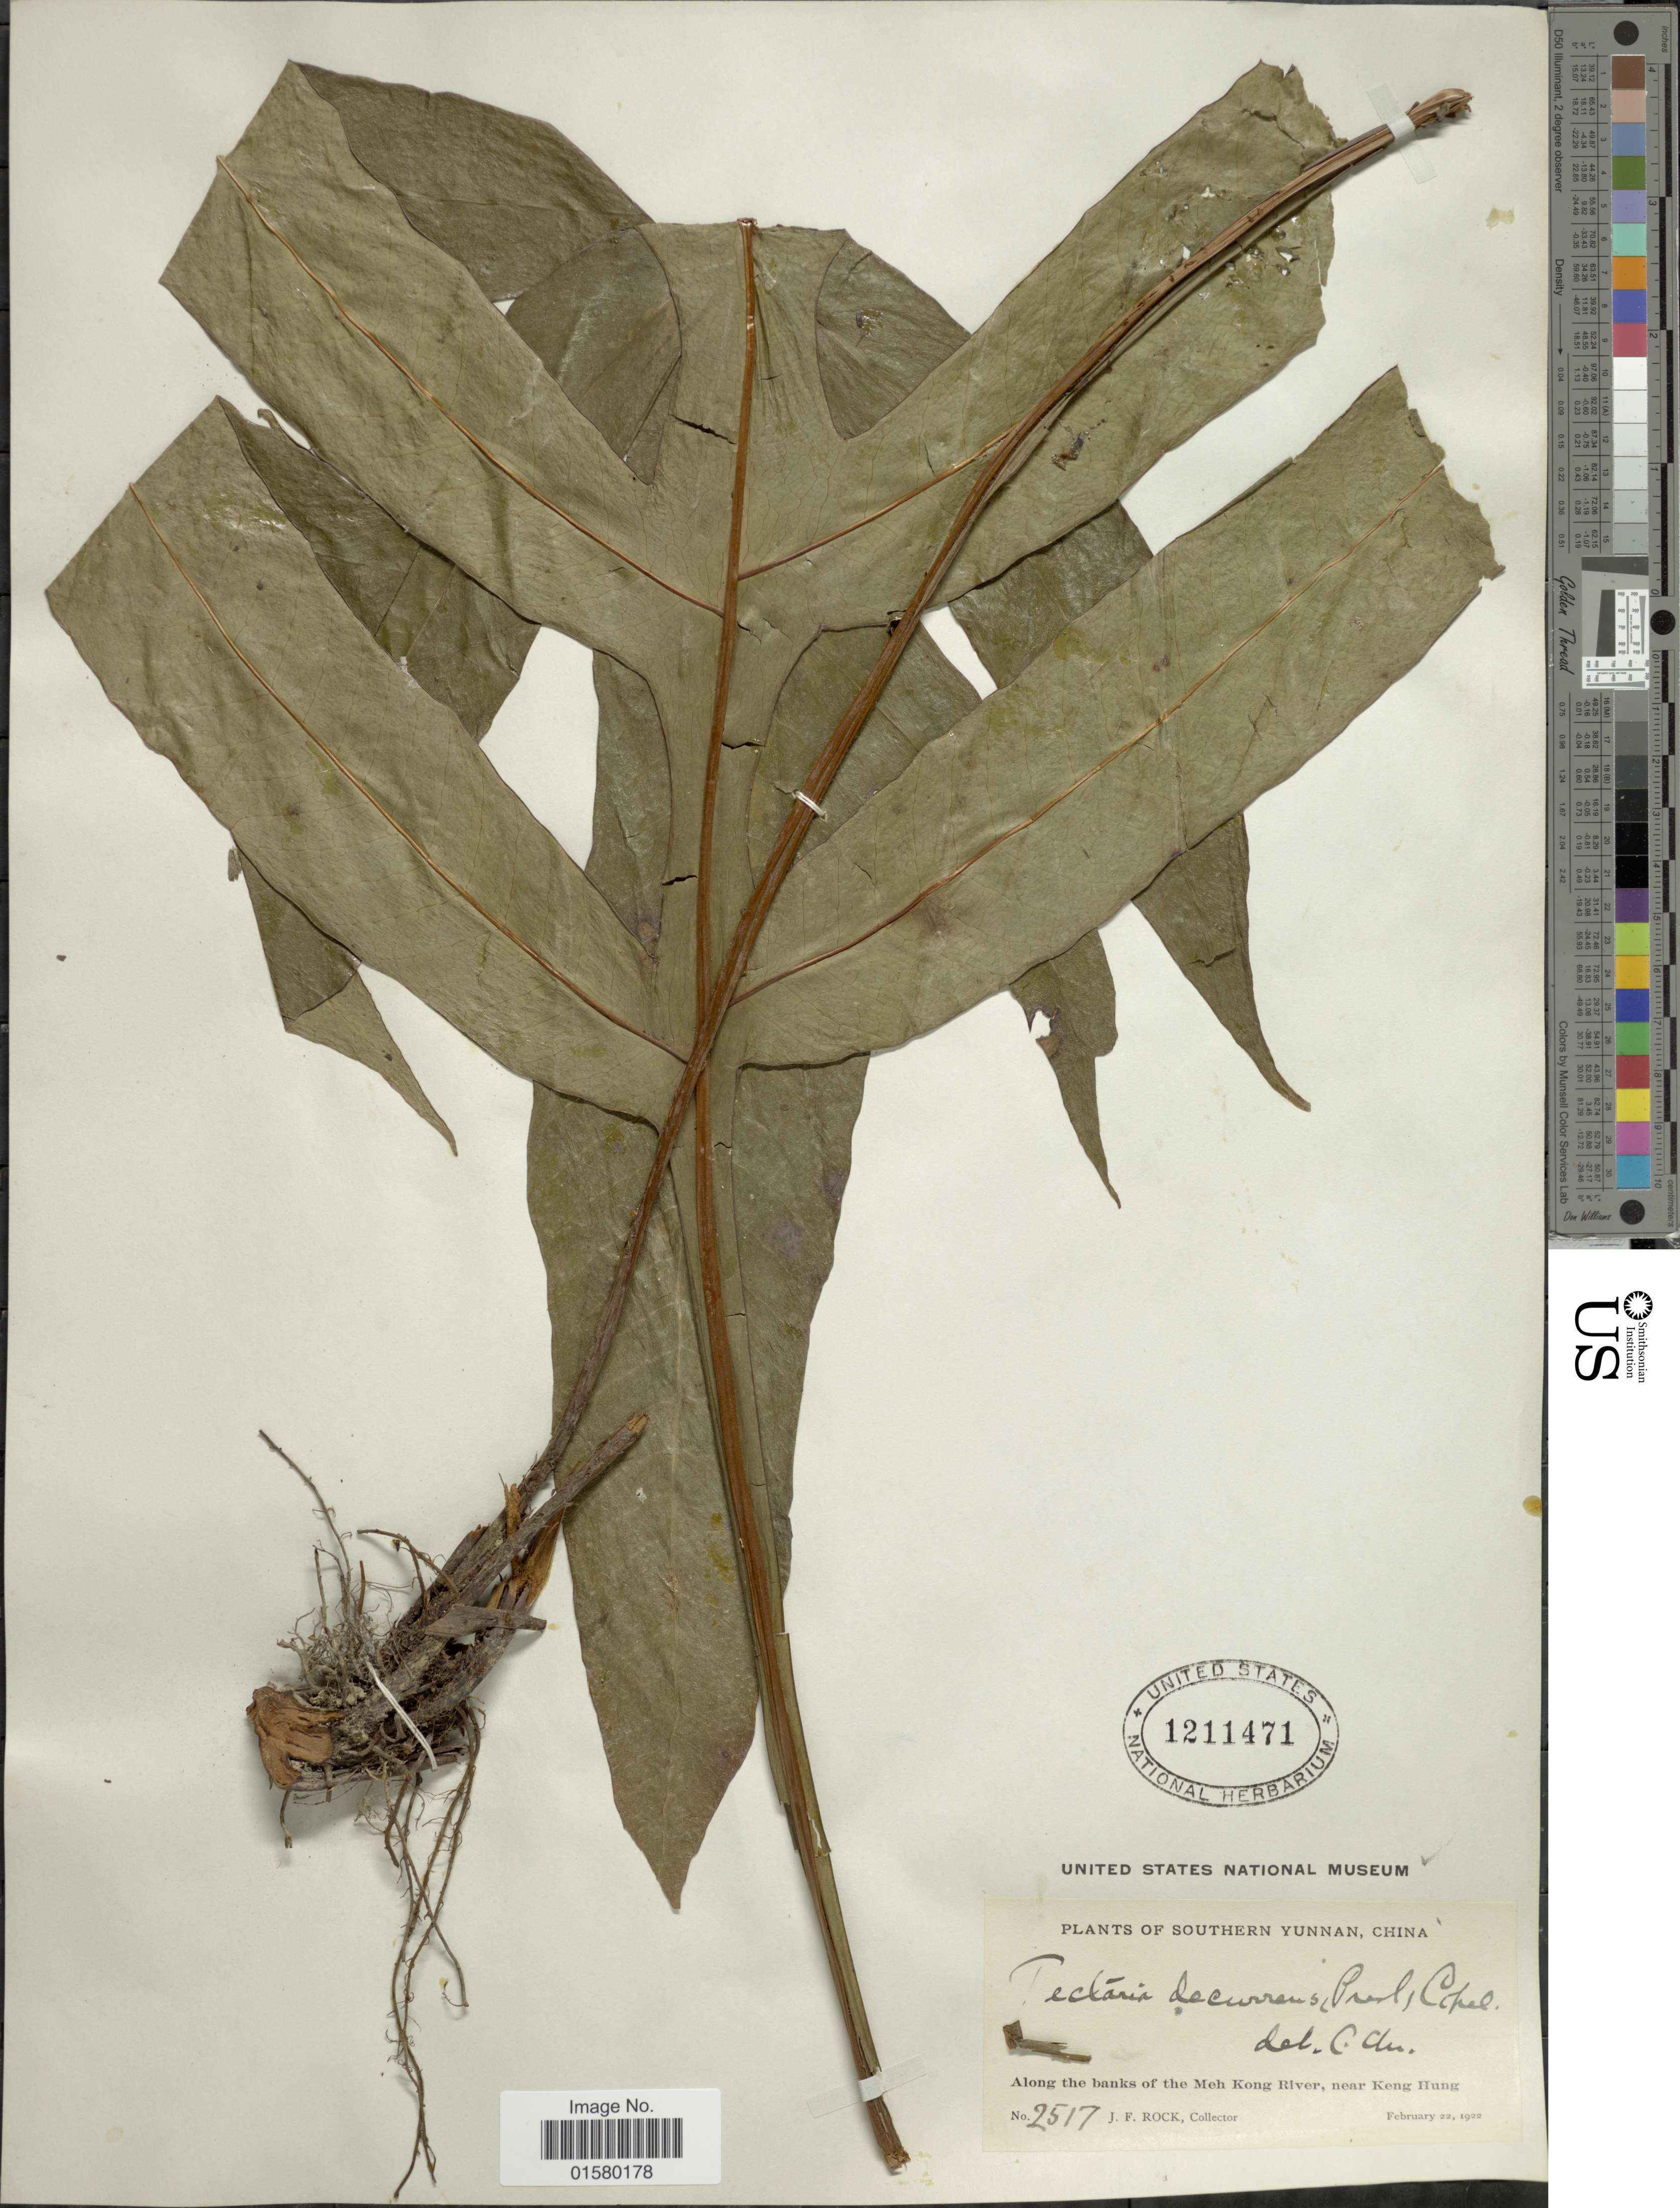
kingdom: Plantae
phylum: Tracheophyta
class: Polypodiopsida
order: Polypodiales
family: Tectariaceae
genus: Tectaria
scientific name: Tectaria decurrens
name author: (Presel.) Copel. in Elmer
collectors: J. Rock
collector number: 2517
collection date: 1922-02-22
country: China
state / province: Yunnan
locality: Southern Yunnan, along the banks of the Meh Kong River, near Keng Hung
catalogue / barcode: US 1211471